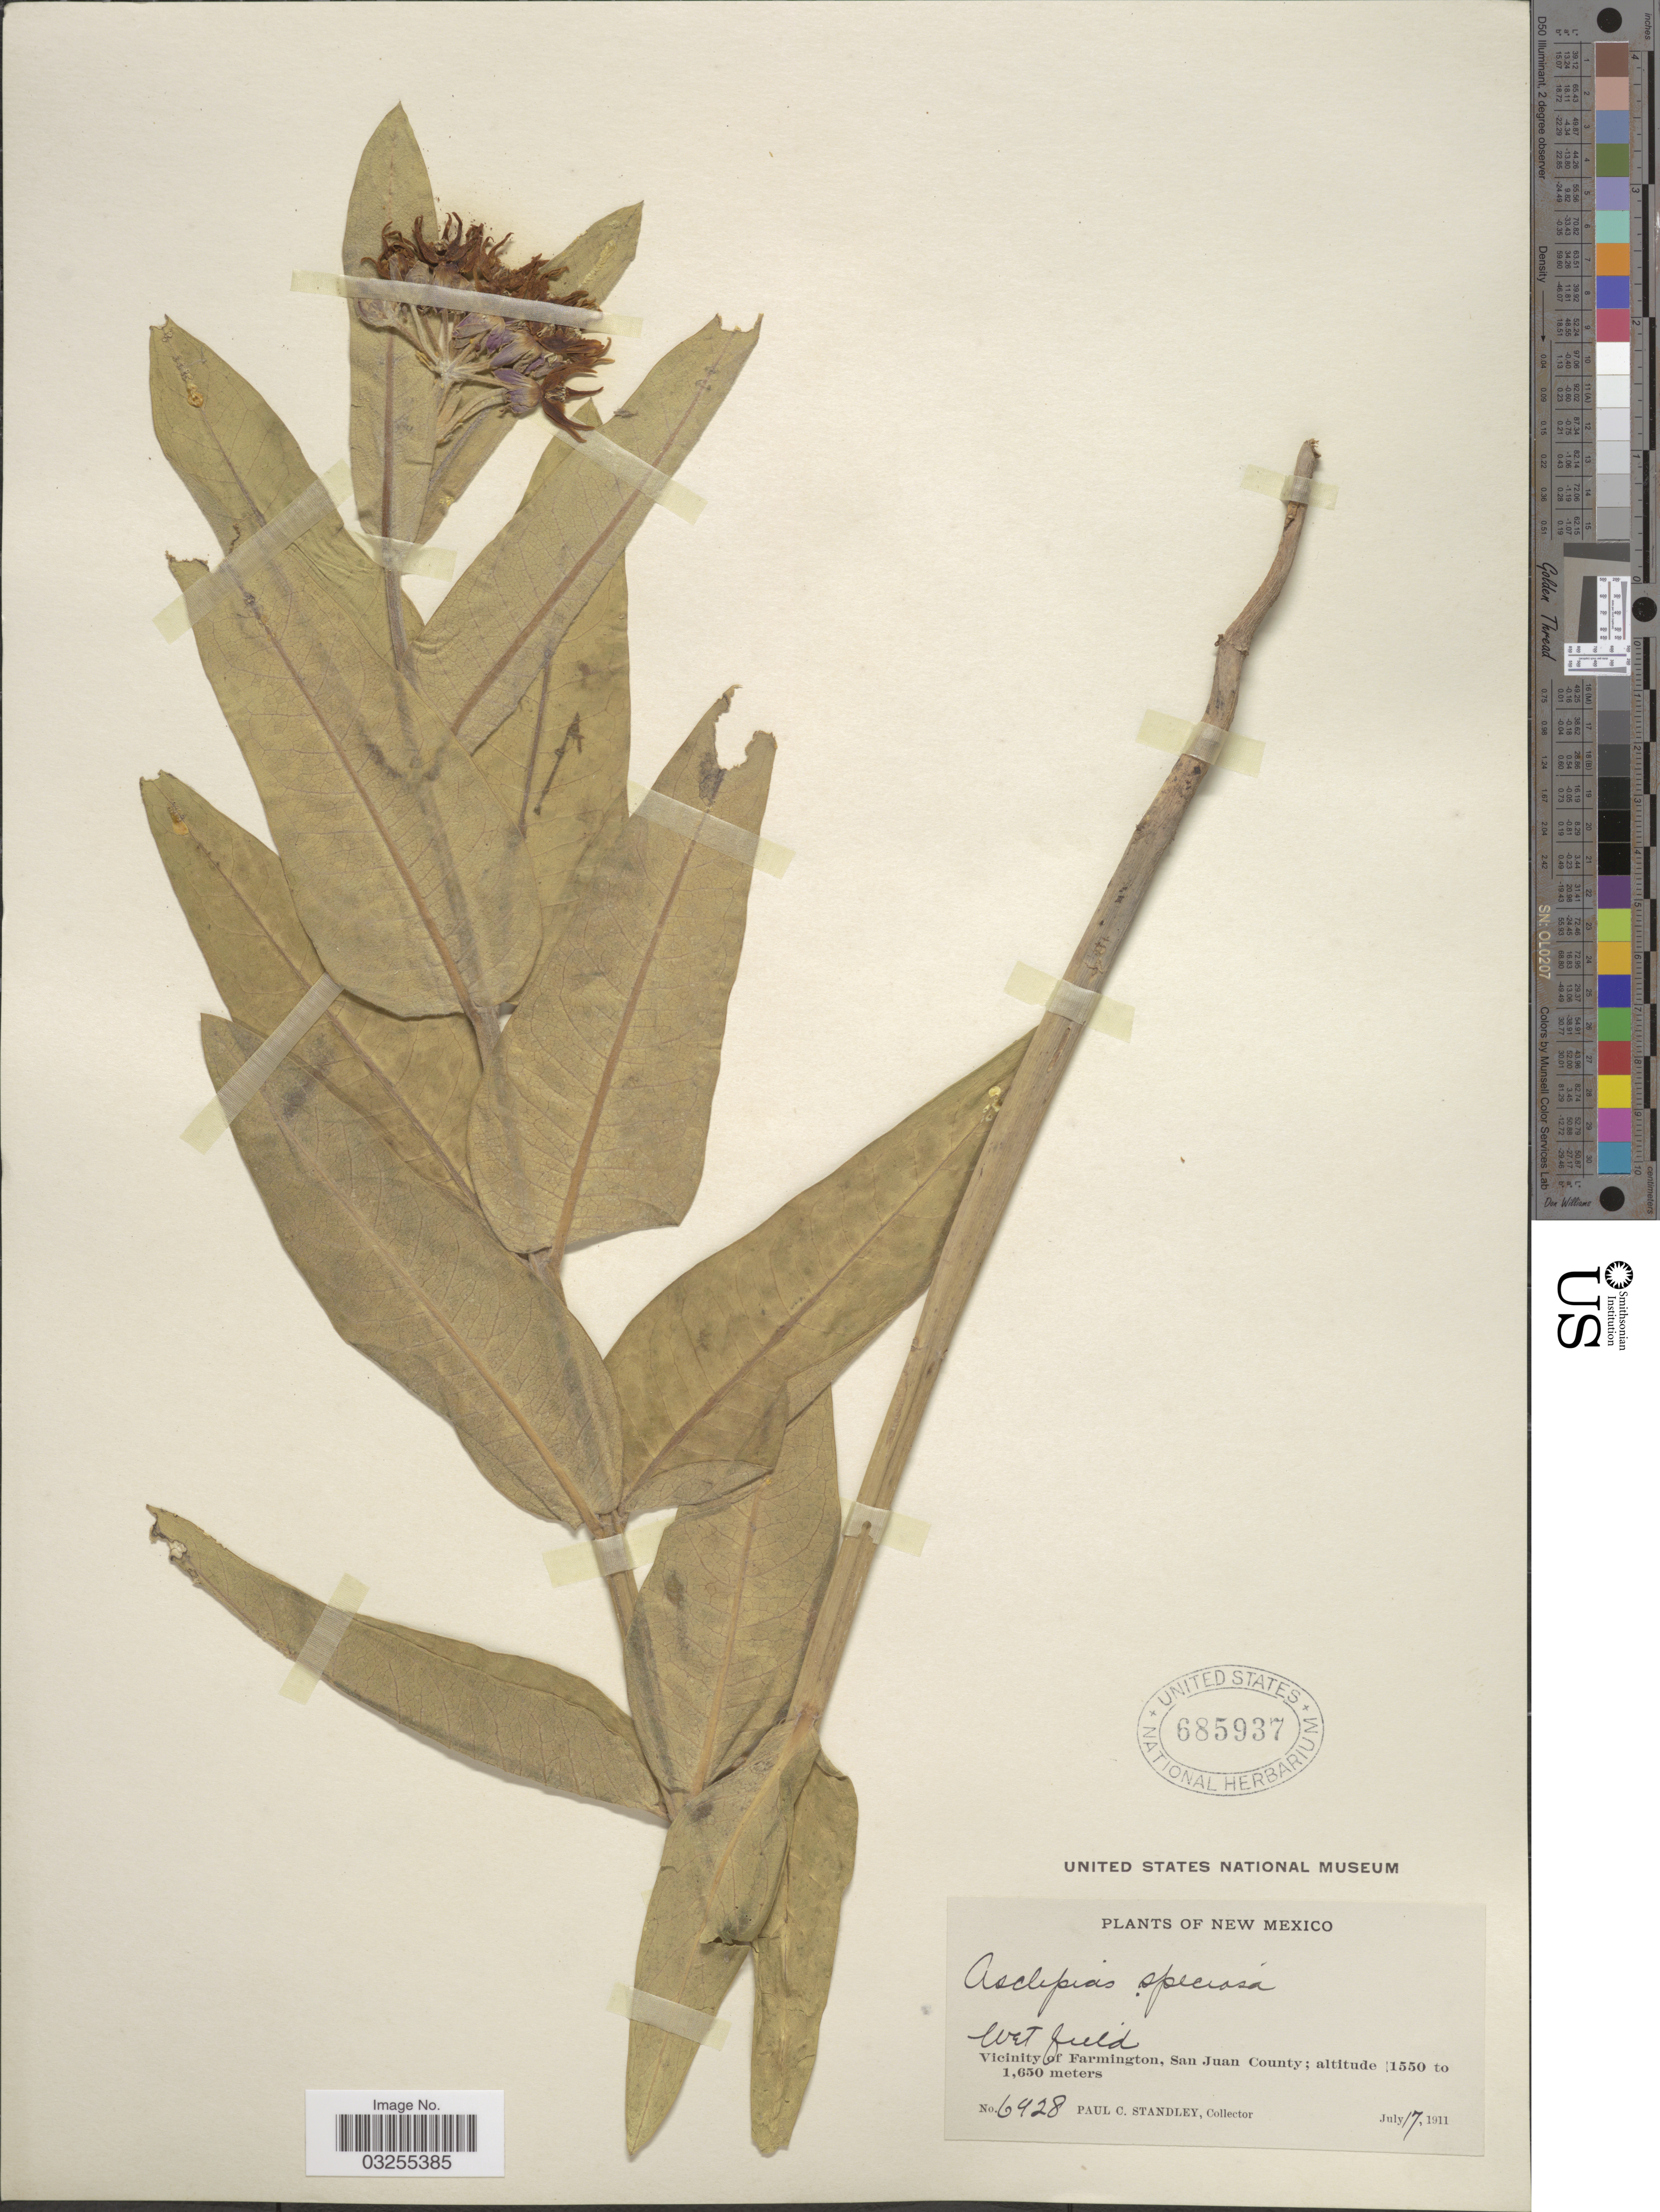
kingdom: Plantae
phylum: Tracheophyta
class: Magnoliopsida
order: Gentianales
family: Apocynaceae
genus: Asclepias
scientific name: Asclepias speciosa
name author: Torr.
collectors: P. C. Standley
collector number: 6928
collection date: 1911-07-17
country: United States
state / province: New Mexico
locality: Vicinity of Farmington, San Juan County.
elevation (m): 1550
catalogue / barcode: US 685937